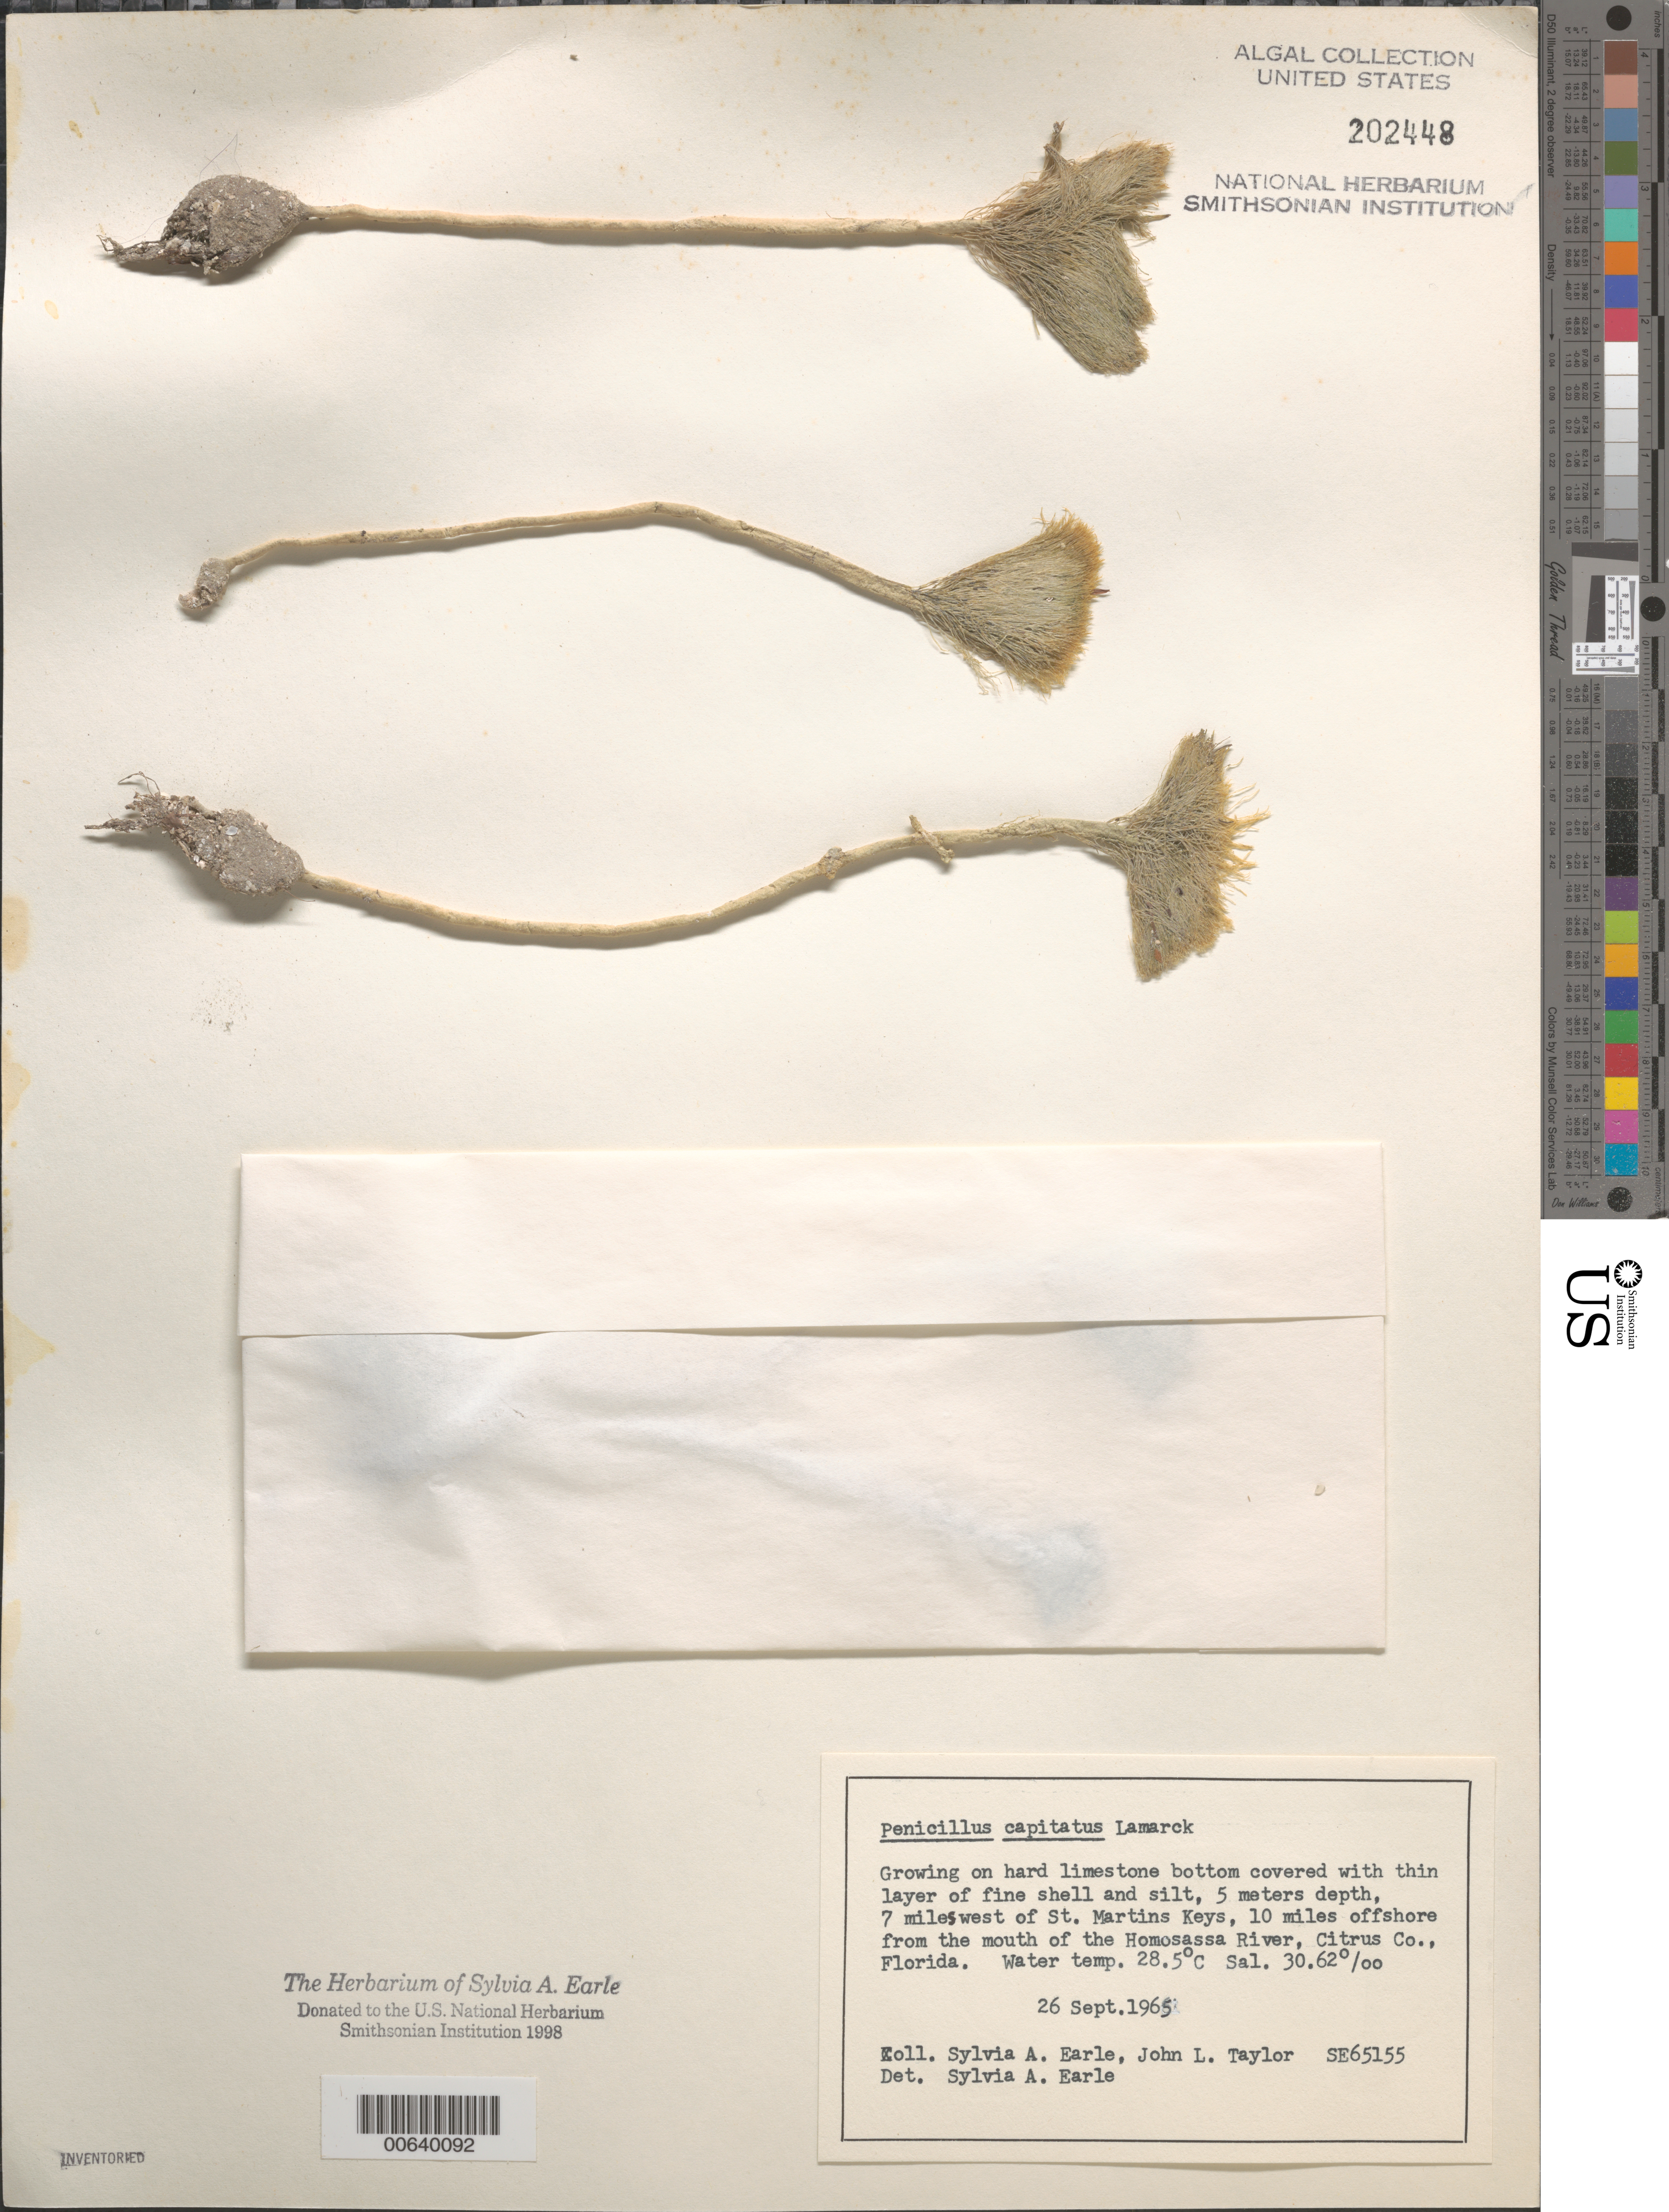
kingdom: Plantae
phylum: Chlorophyta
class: Ulvophyceae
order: Bryopsidales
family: Udoteaceae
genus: Penicillus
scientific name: Penicillus capitatus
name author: Lam.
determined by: Earle, S. A.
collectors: S. A. Earle & J. L. Taylor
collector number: SE 65155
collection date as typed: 26 Sep 1965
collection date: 1965-09-26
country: United States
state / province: Florida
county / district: Citrus County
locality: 10 miles off Homosassa River mouth, 7 miles west of St. Martins Keys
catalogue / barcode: US 202448